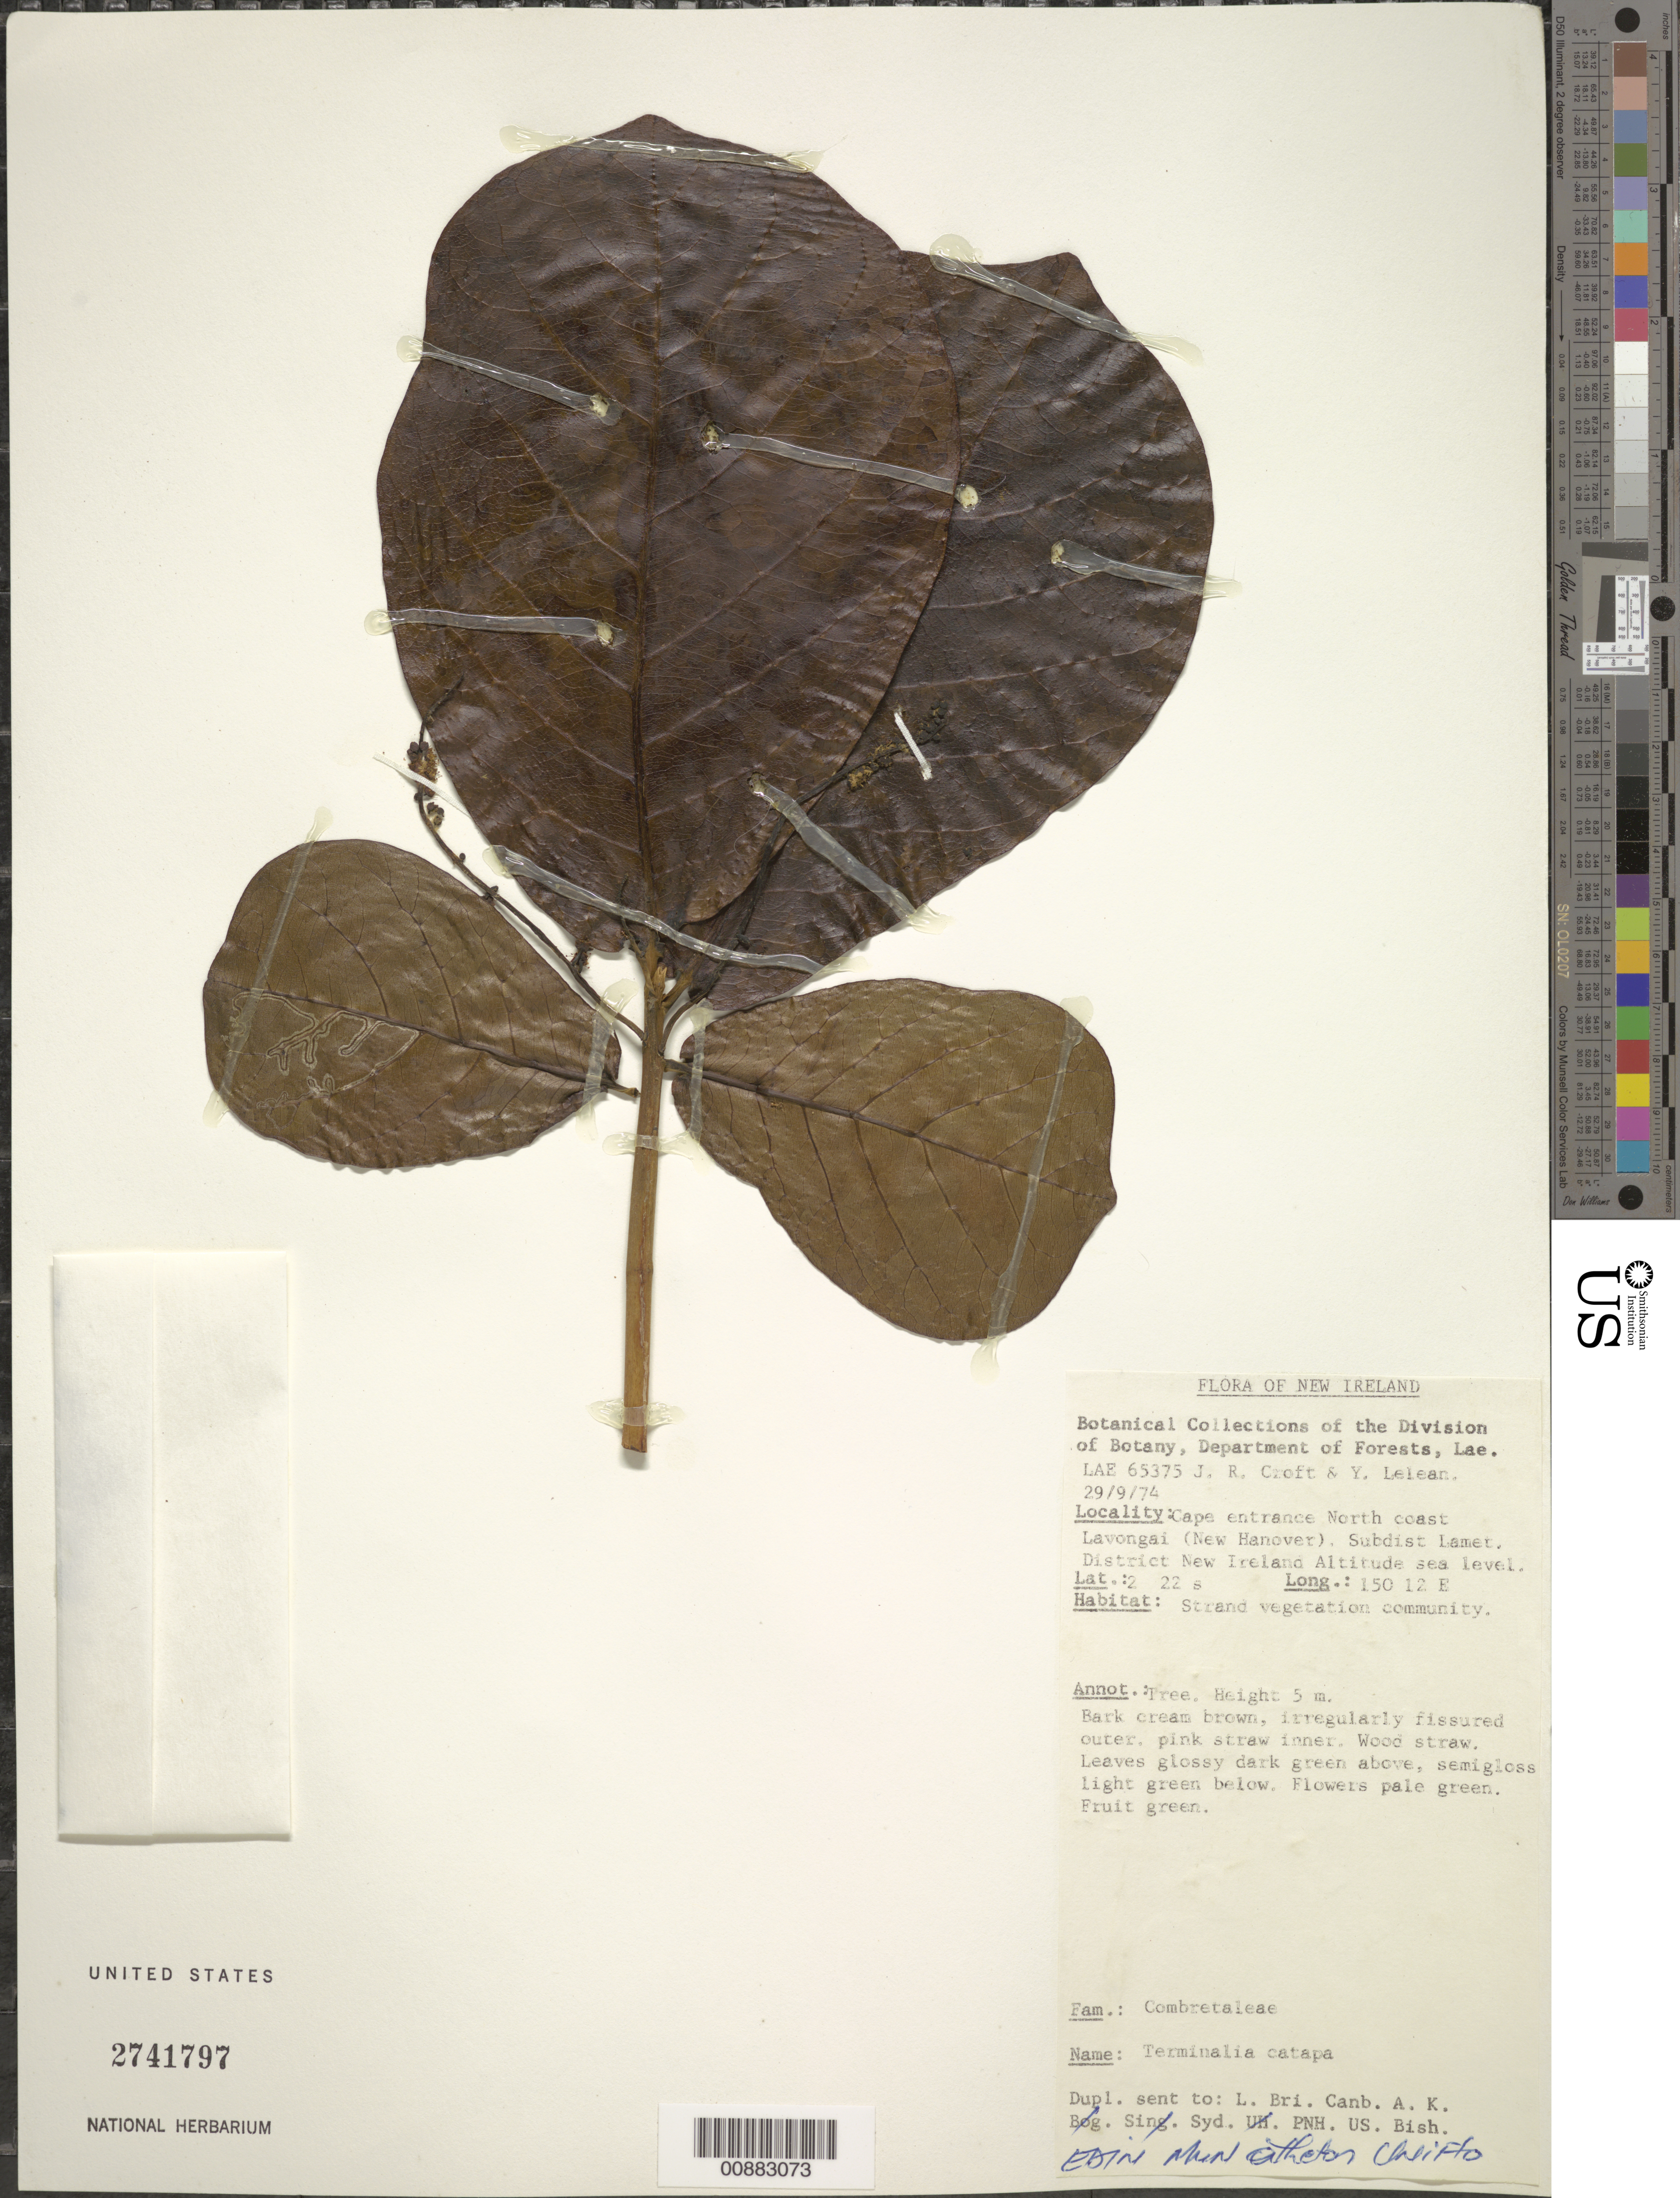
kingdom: Plantae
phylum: Tracheophyta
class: Magnoliopsida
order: Myrtales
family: Combretaceae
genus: Terminalia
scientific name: Terminalia catappa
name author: L.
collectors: J. R. Croft & Y. Lelean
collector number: LAE 65375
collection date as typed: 29 Sep 1974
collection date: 1974-09-29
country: Papua New Guinea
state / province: New Ireland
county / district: Lamet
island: Lavongai [New Hanover]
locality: Cape entrance north coast Lavongai (New Hanover) Subdist Lamet. District New Ireland , altitude sea level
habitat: strand vegetation community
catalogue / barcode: US 2741797